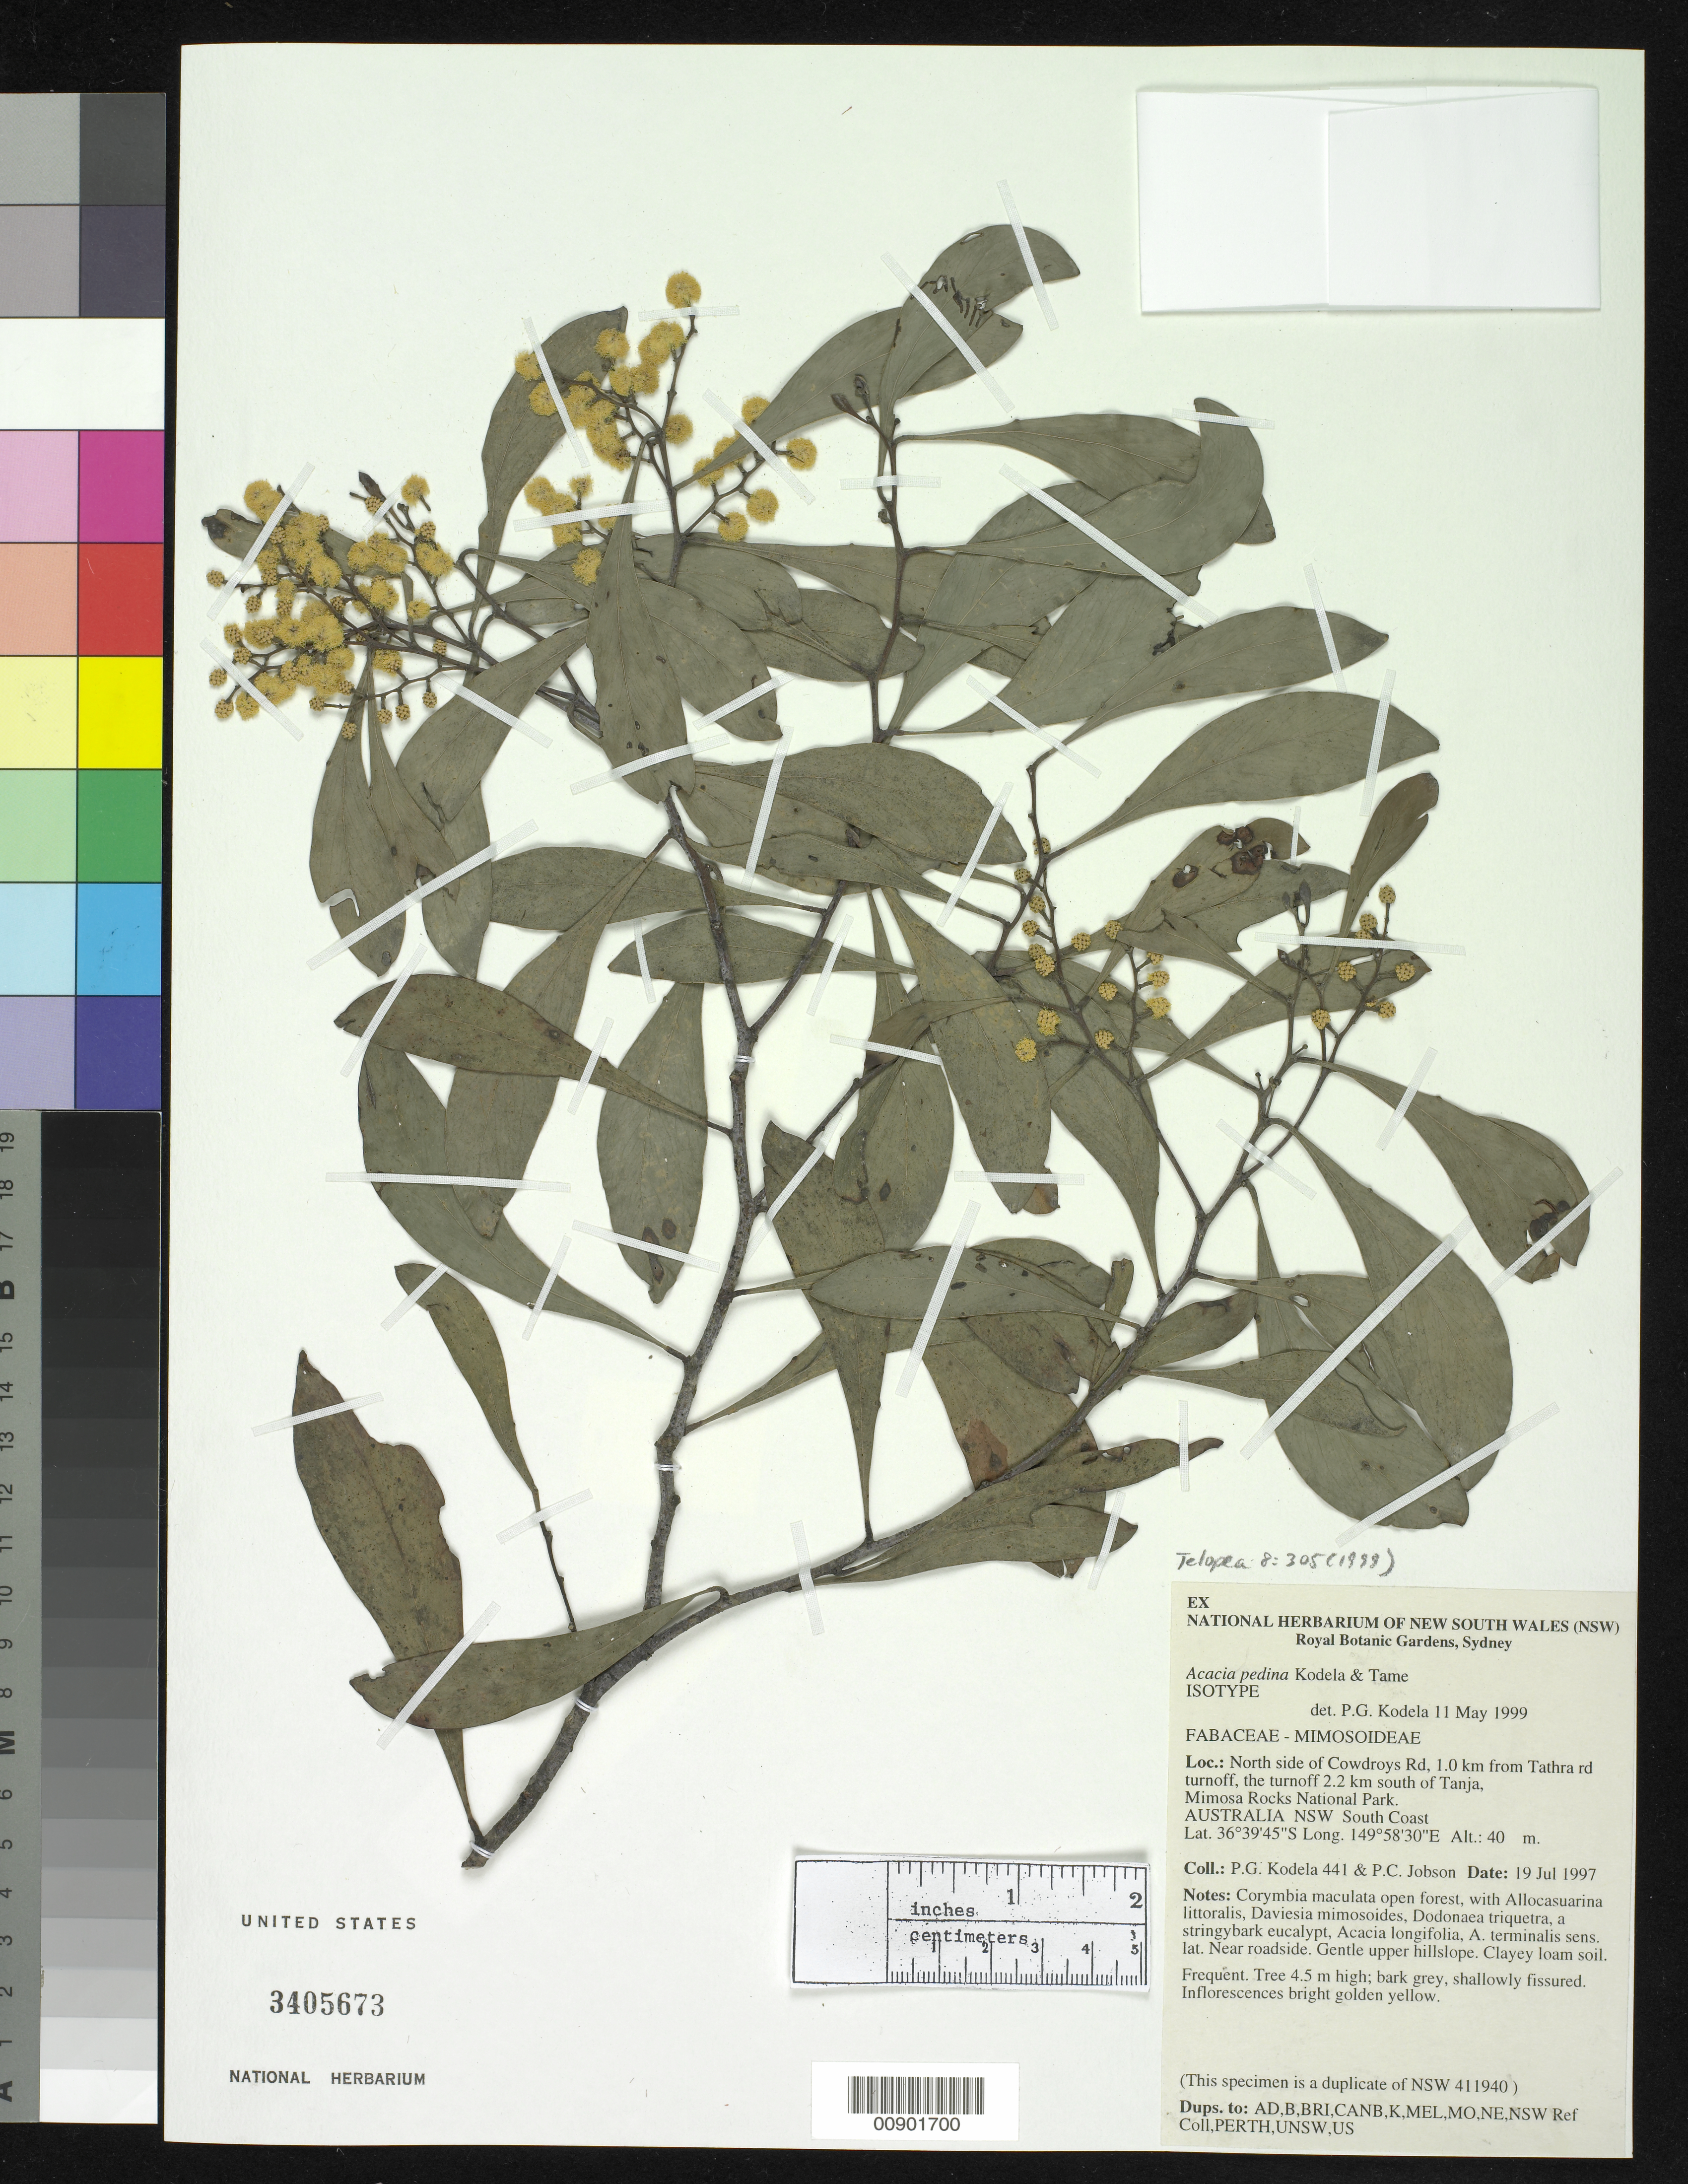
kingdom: Plantae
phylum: Tracheophyta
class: Magnoliopsida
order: Fabales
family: Fabaceae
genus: Acacia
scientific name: Acacia pedina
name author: Kodela & Tame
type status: Isotype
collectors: P. Kodela & P. Jobson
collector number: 441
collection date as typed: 19 Jul 1997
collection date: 1997-07-19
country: Australia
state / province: New South Wales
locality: North side of Cowdroys Rd., 1.0 km from Tathra rd turnoff, the turnoff 2.2 km south of Tanja, Mimosa Rocks National Park. NSW South Coast.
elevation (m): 40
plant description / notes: Current name as cited, Austrobaileya 6: 480 (2003).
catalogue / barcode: US 3405673